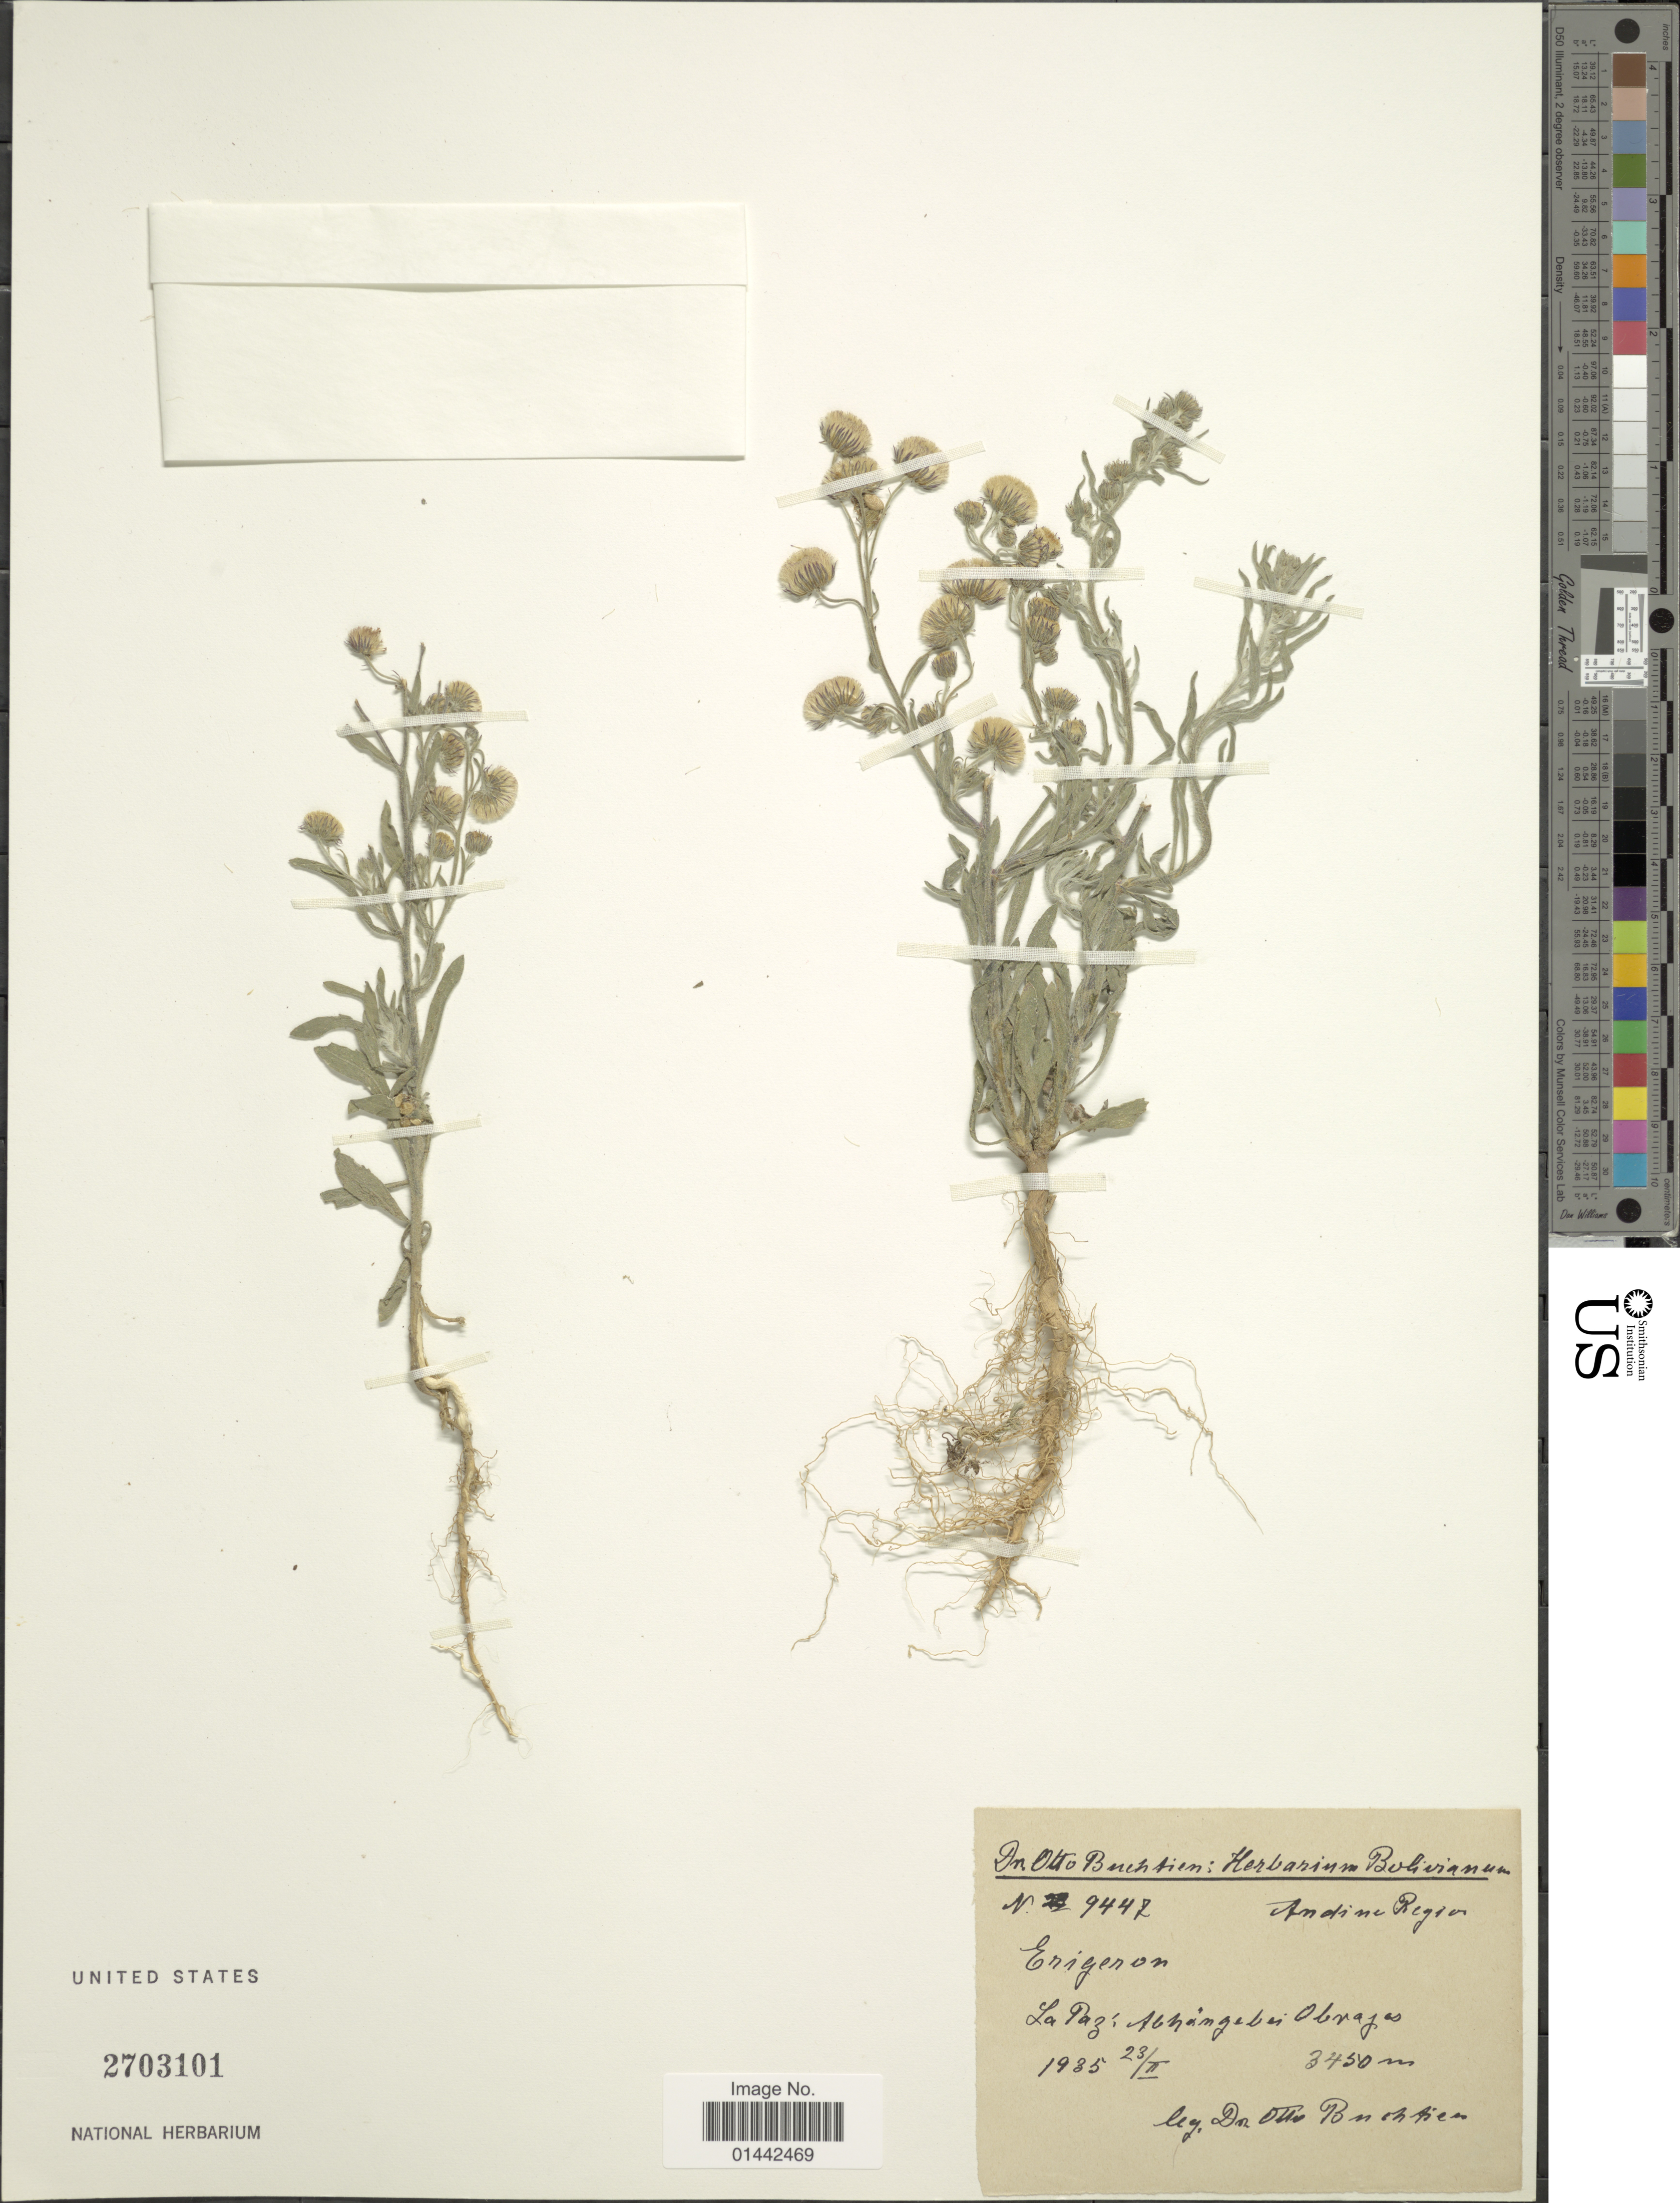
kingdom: Plantae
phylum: Tracheophyta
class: Magnoliopsida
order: Asterales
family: Asteraceae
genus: Erigeron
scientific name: Erigeron sp.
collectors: O. Buchtien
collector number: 9442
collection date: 1935-02-23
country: Bolivia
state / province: La Paz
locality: Abhange bei Obrajes, andine regio.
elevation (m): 3450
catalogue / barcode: US 2703101